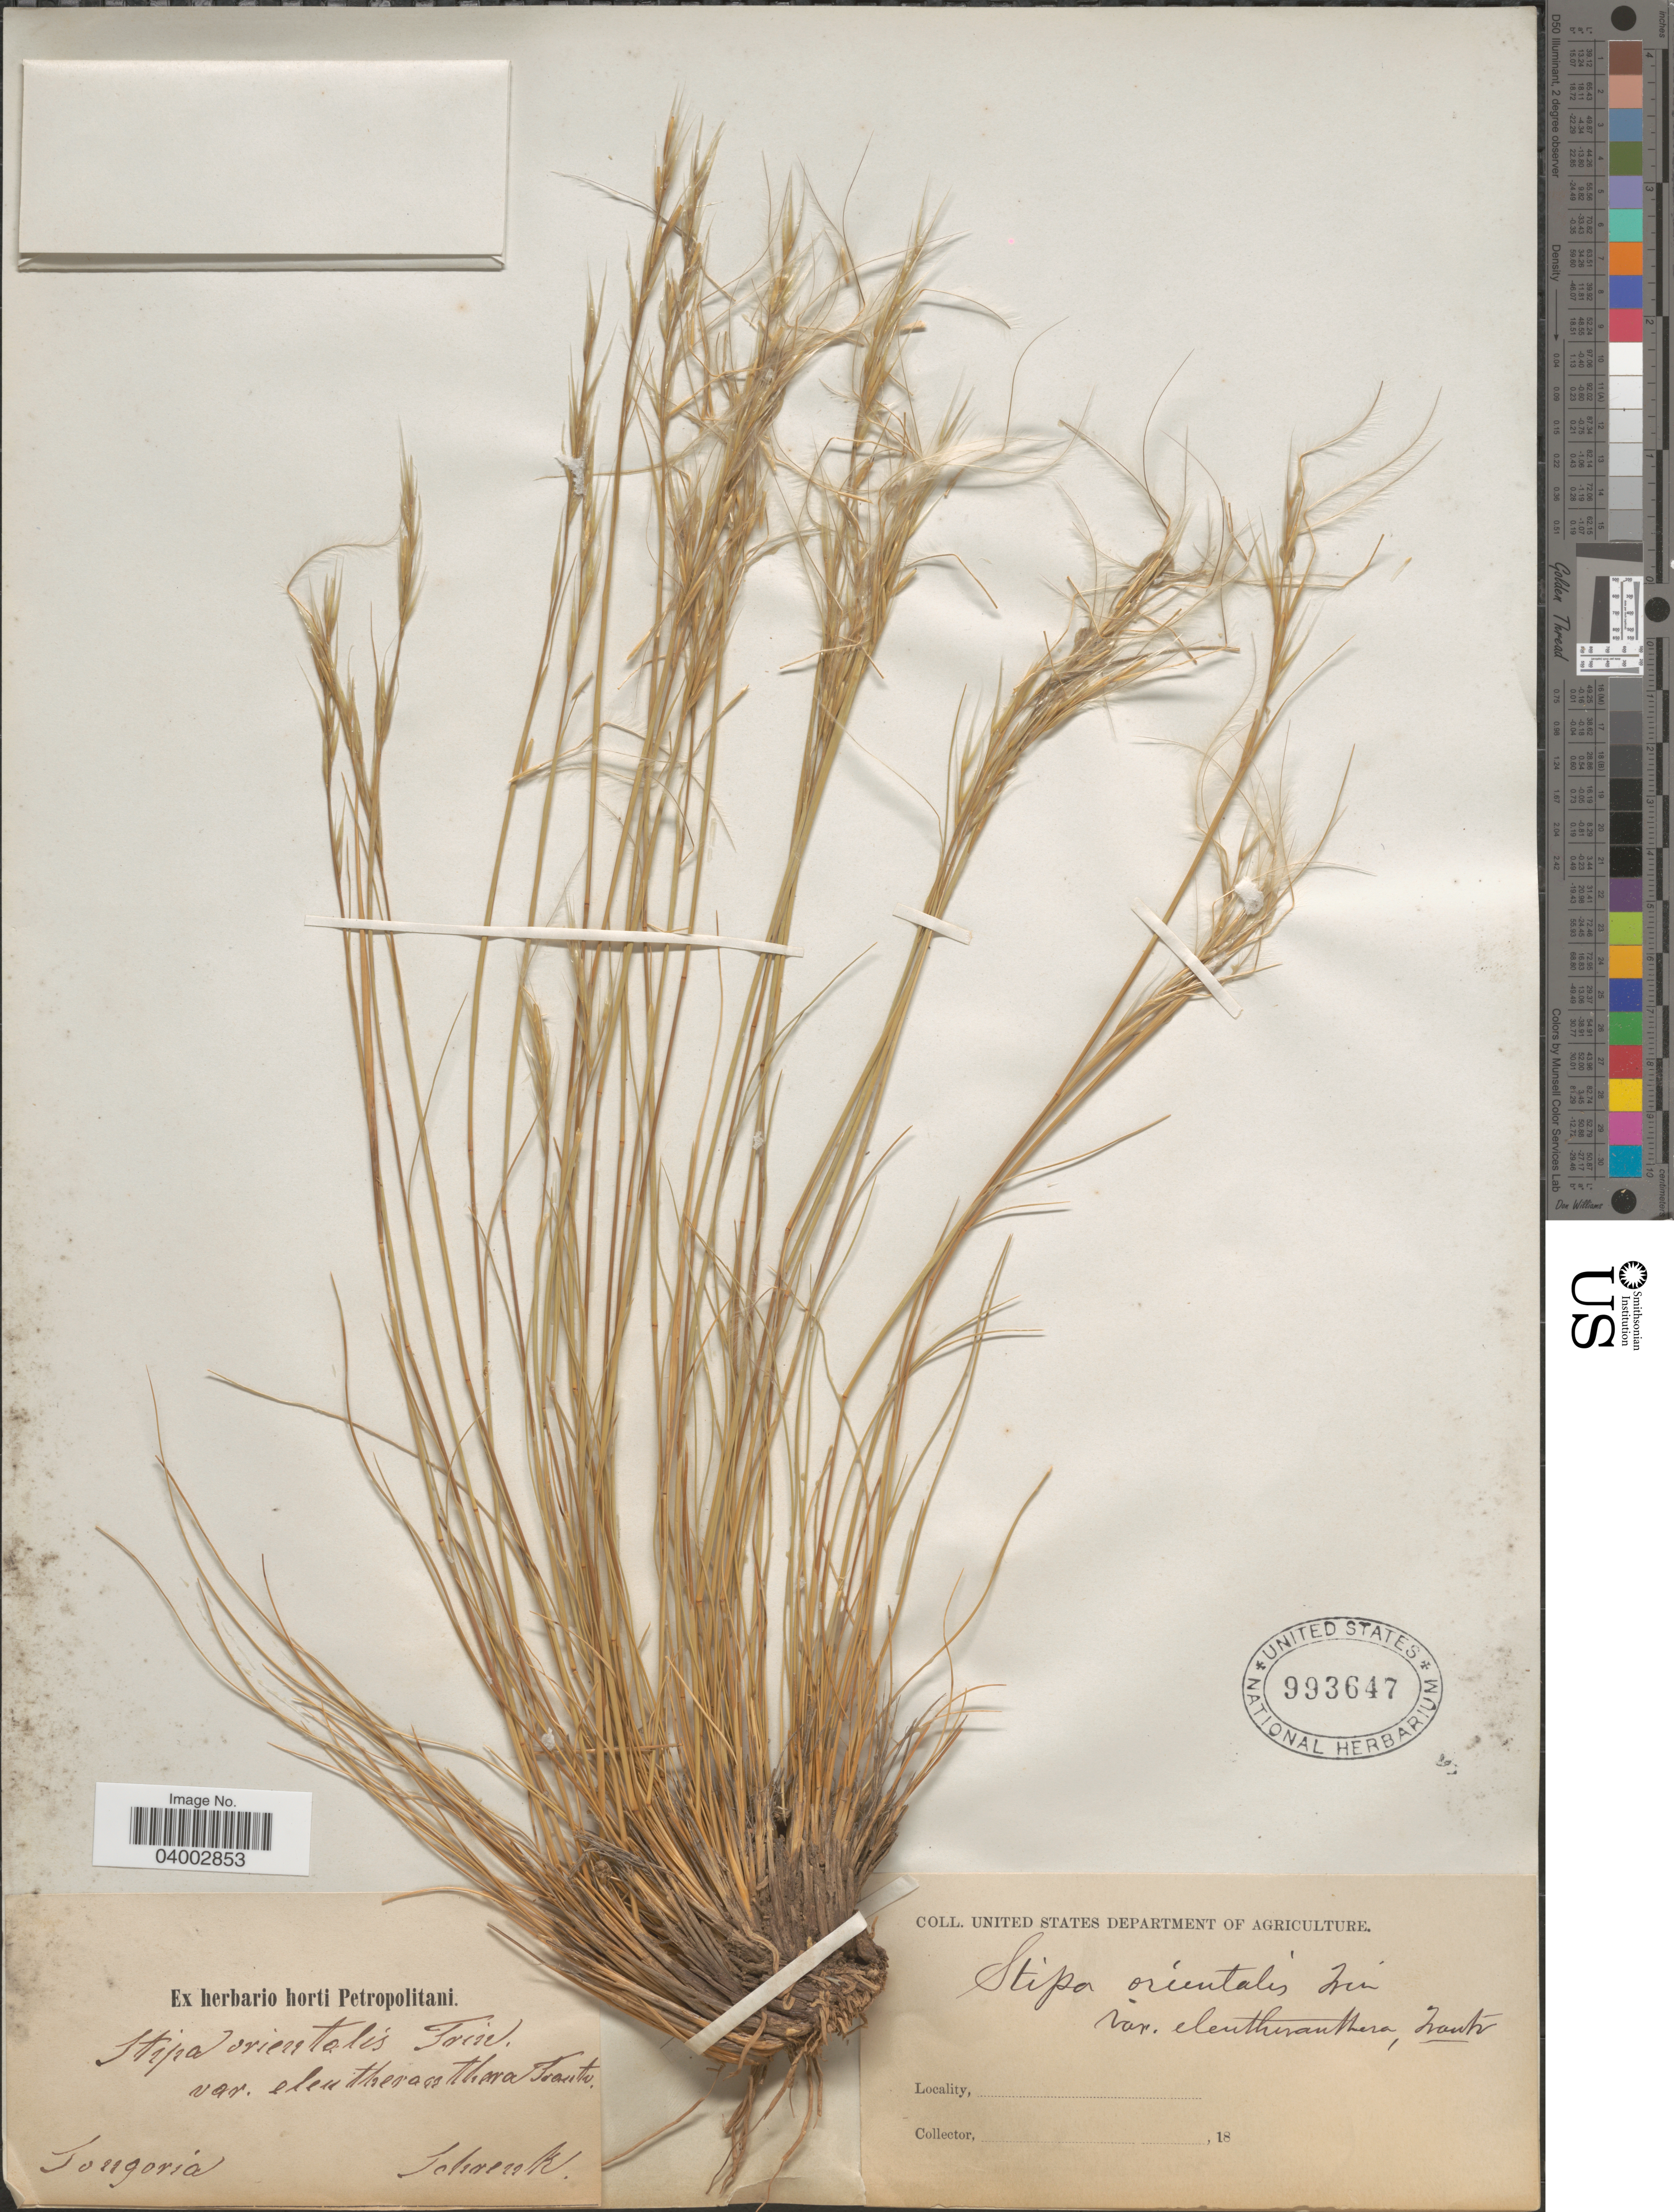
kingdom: Plantae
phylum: Tracheophyta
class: Liliopsida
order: Poales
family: Poaceae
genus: Stipa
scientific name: Stipa orientalis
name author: Trin.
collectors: -- Schrenck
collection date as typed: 18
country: Kazakhstan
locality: Songoria.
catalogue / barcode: US 993647